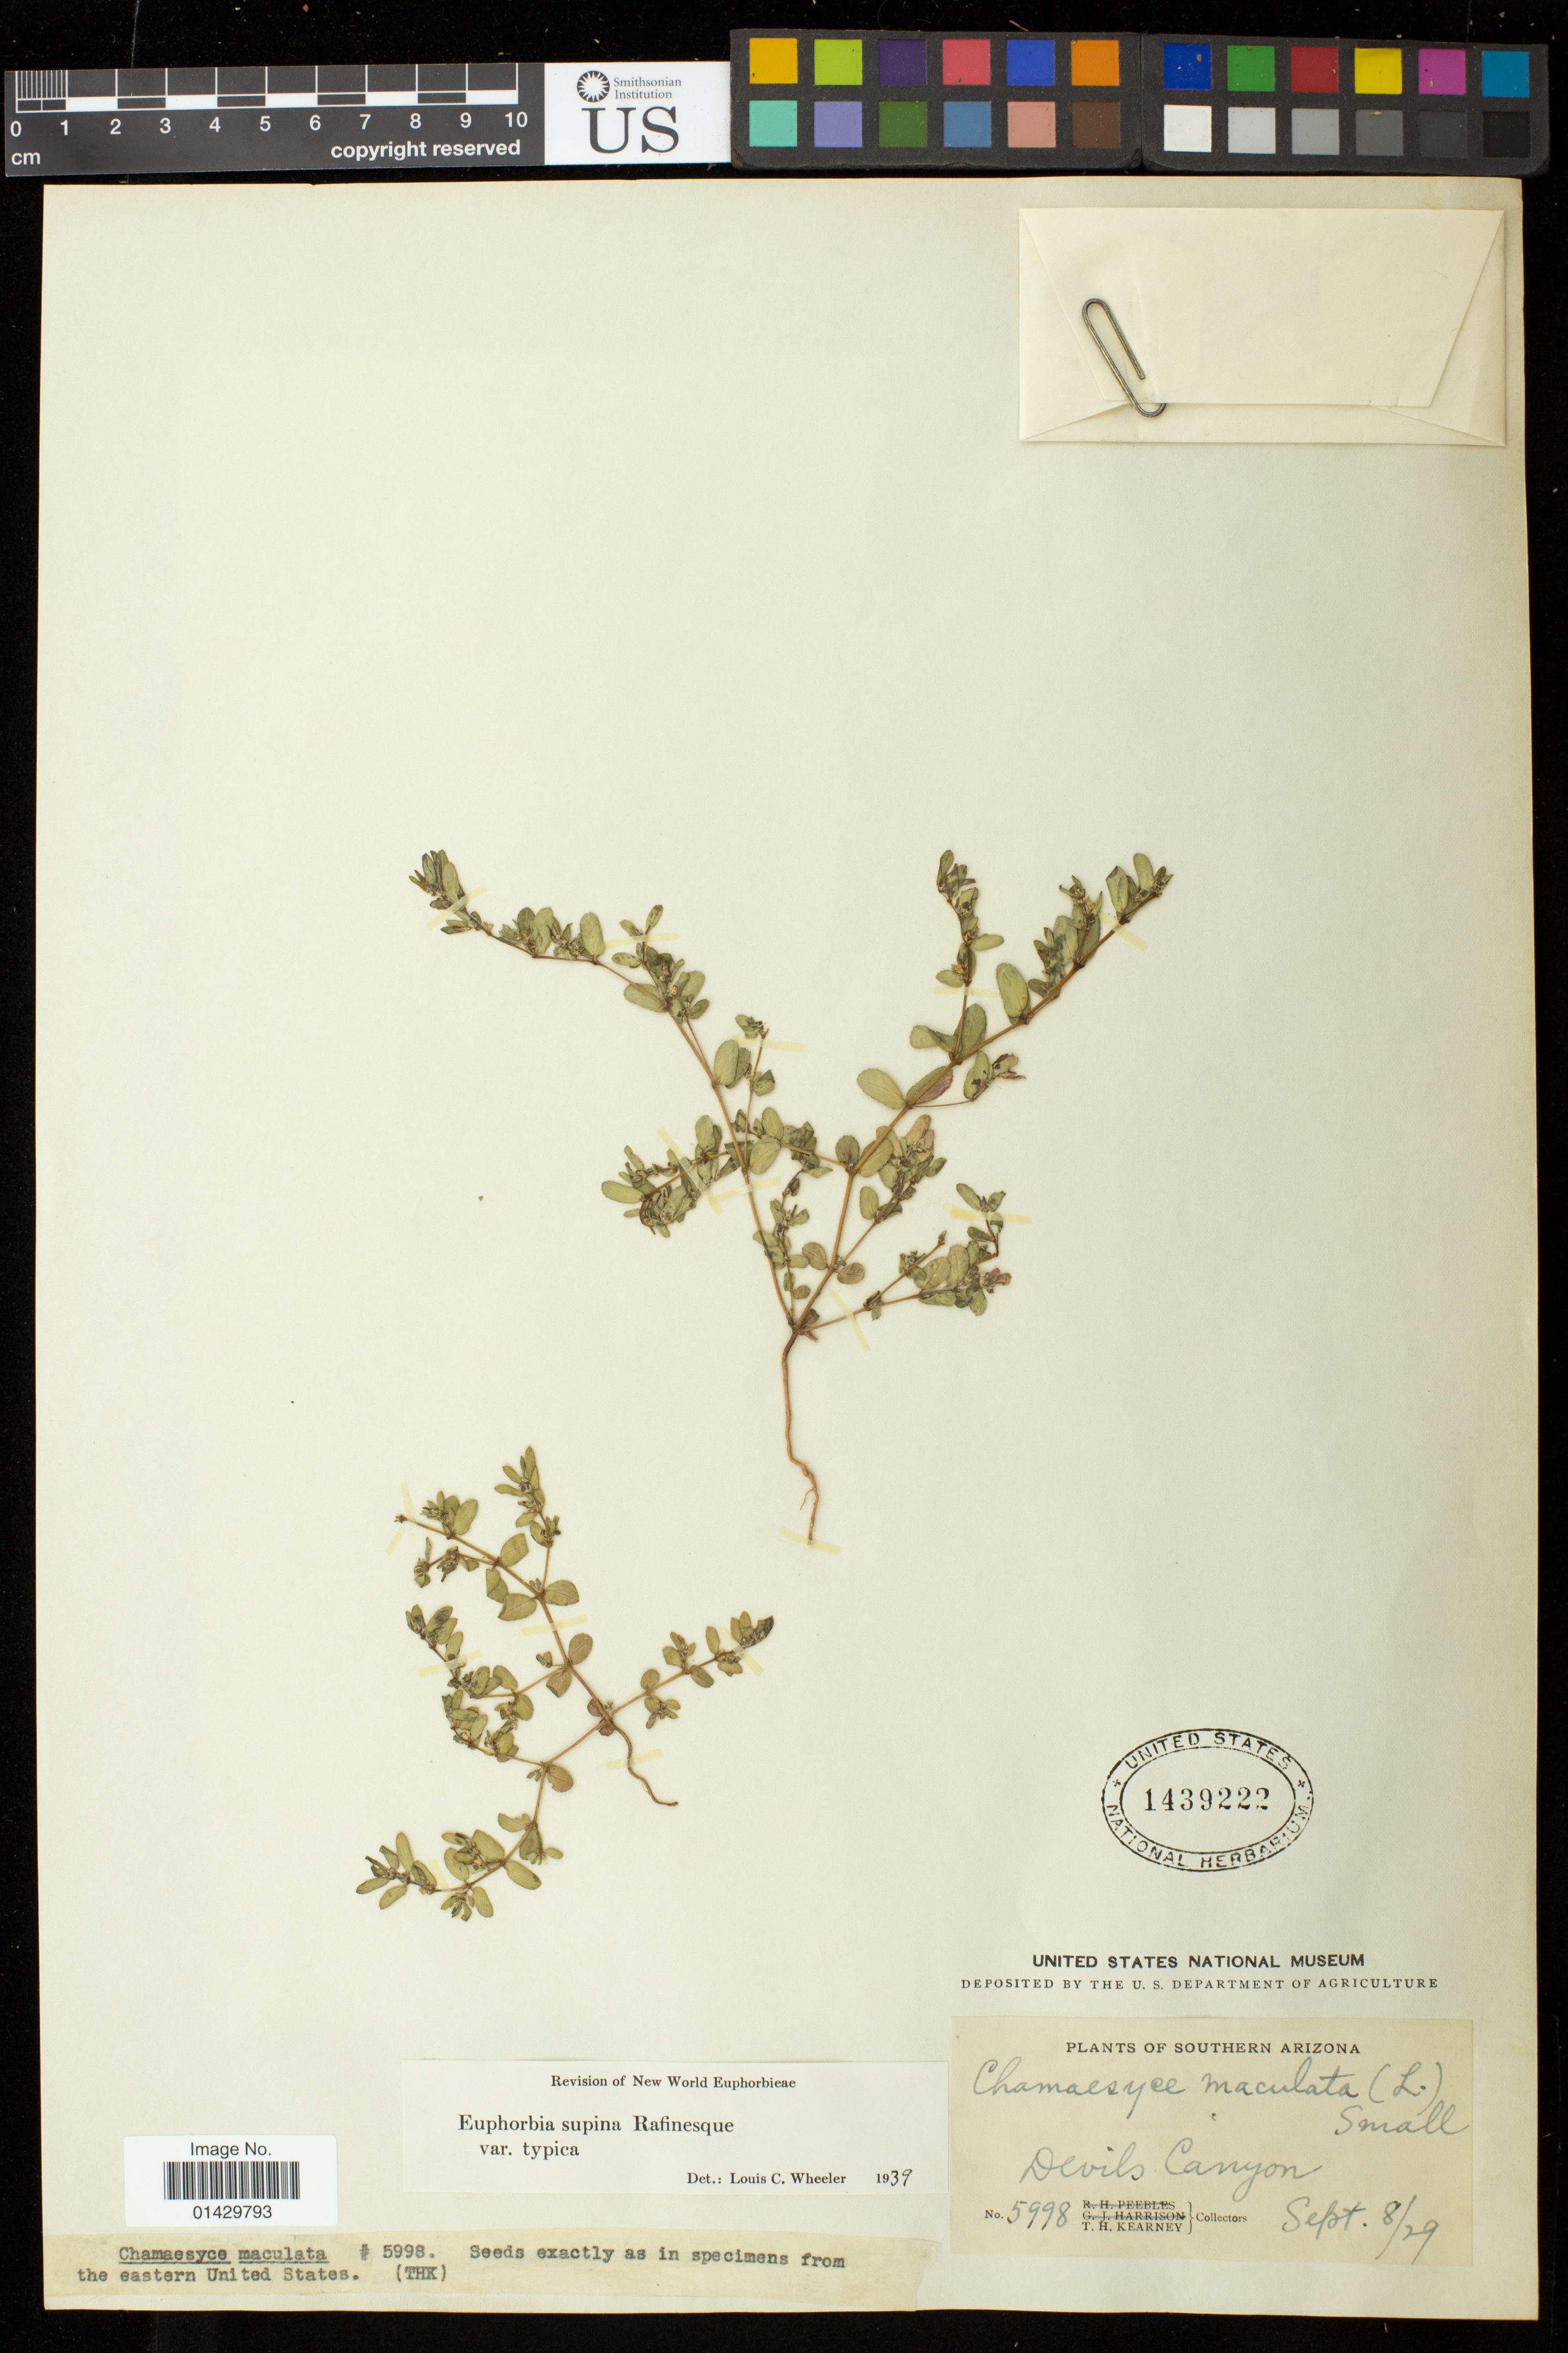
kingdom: Plantae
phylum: Tracheophyta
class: Magnoliopsida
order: Malpighiales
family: Euphorbiaceae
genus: Euphorbia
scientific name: Euphorbia maculata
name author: L.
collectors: T. H. Kearney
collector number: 5998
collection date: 1929-09-08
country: United States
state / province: Arizona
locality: Devils Canyon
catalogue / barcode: US 1439222